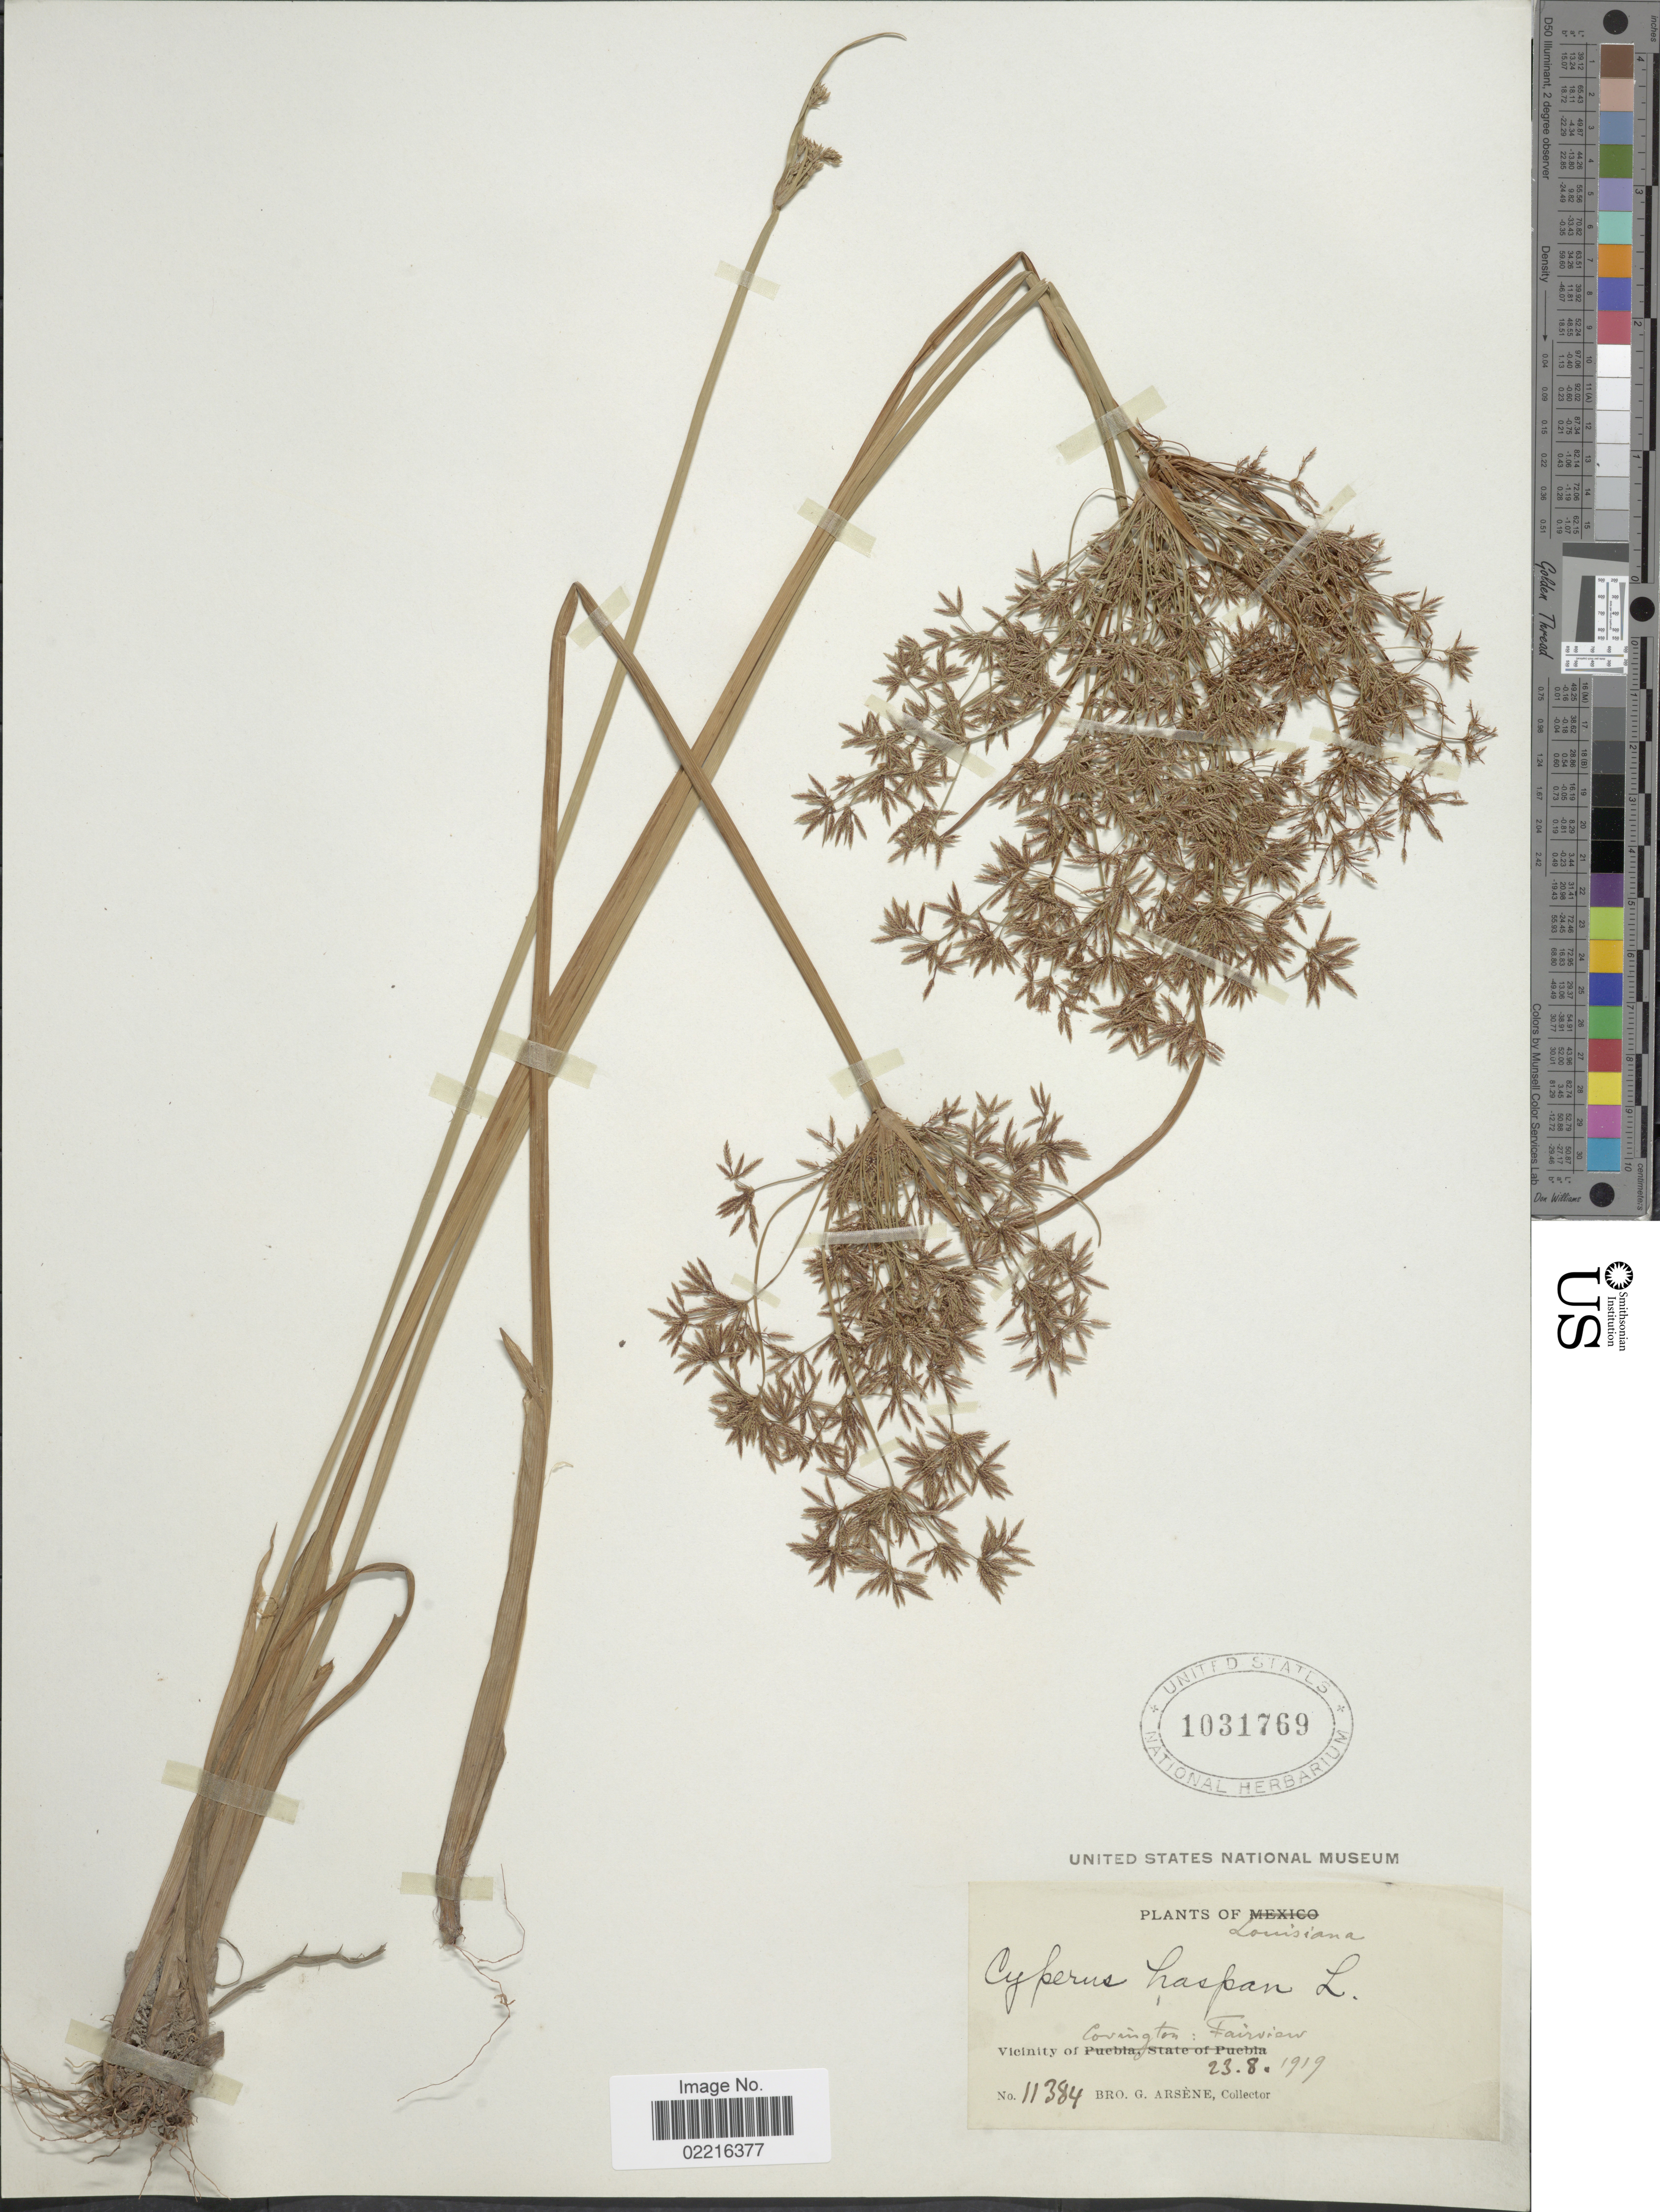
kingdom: Plantae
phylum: Tracheophyta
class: Liliopsida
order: Poales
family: Cyperaceae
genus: Cyperus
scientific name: Cyperus haspan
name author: L.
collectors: Bro. G. Arsène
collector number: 11384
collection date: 1919-08-23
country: United States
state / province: Louisiana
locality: Vicinity of Covington, Fairview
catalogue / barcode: US 1031769